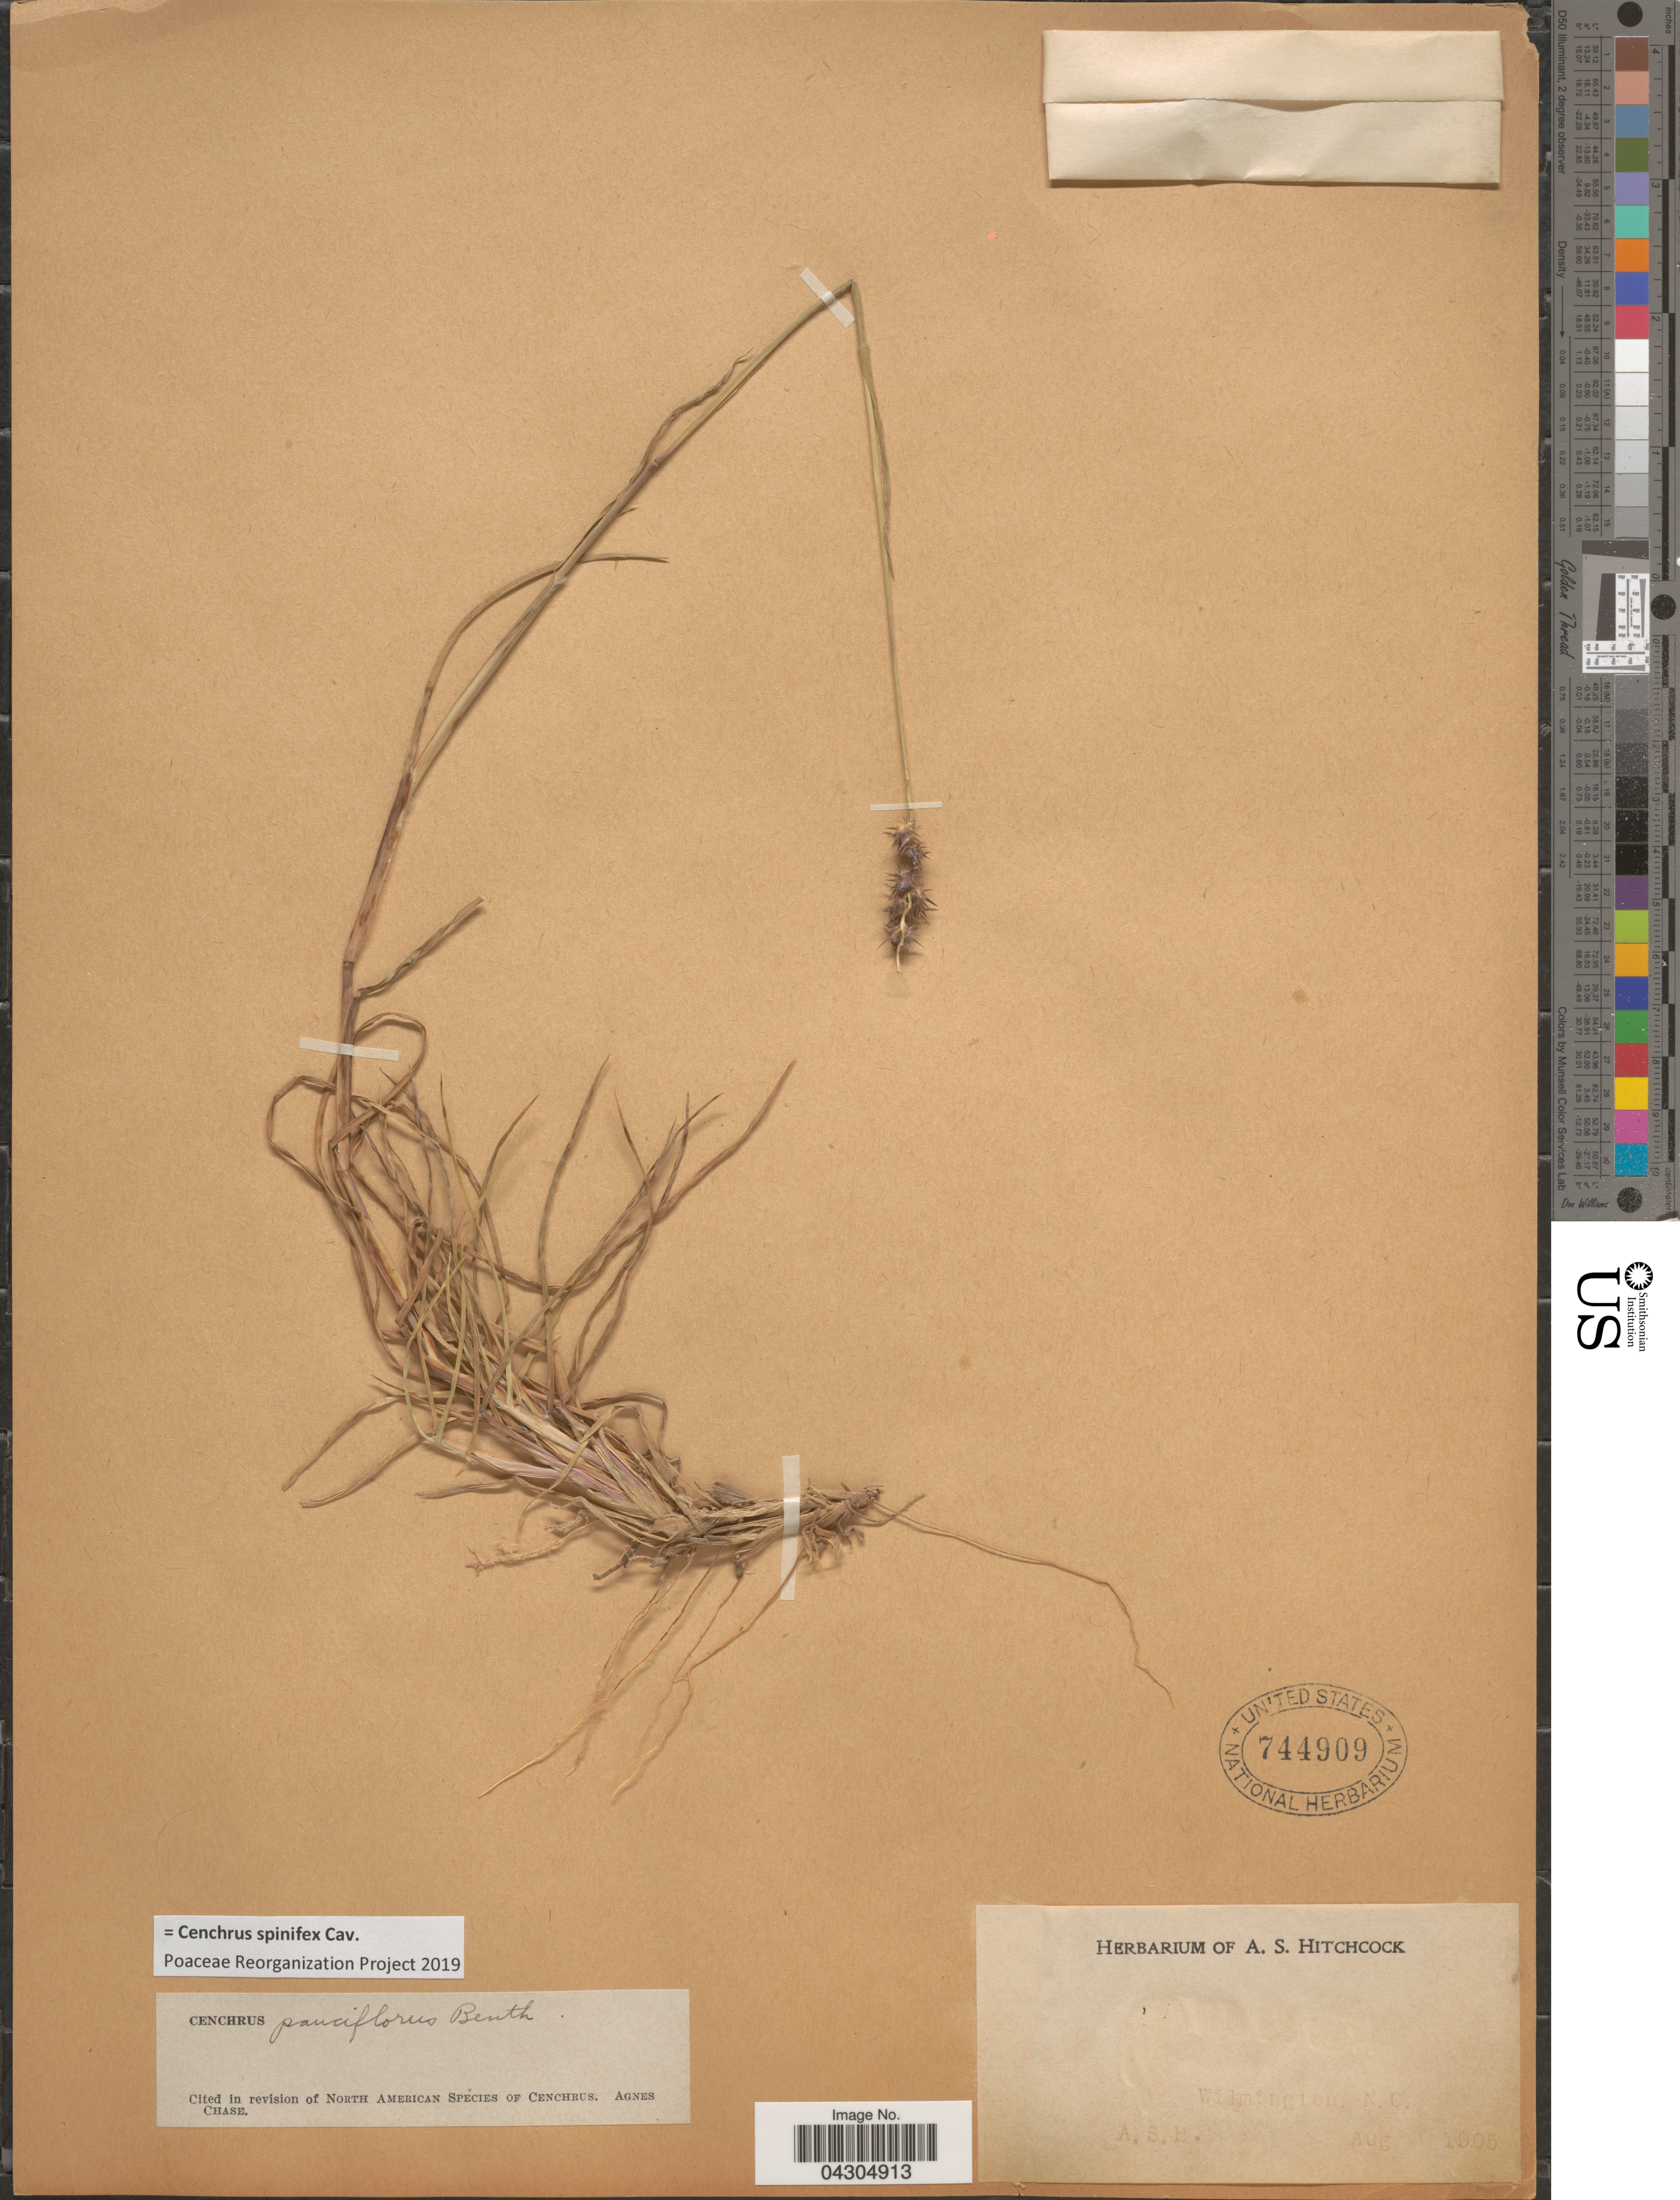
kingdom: Plantae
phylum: Tracheophyta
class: Liliopsida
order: Poales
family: Poaceae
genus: Cenchrus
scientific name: Cenchrus spinifex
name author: Cav.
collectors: A. S. Hitchcock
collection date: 1905-08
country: United States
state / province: North Carolina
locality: Wilmington.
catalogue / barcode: US 744909